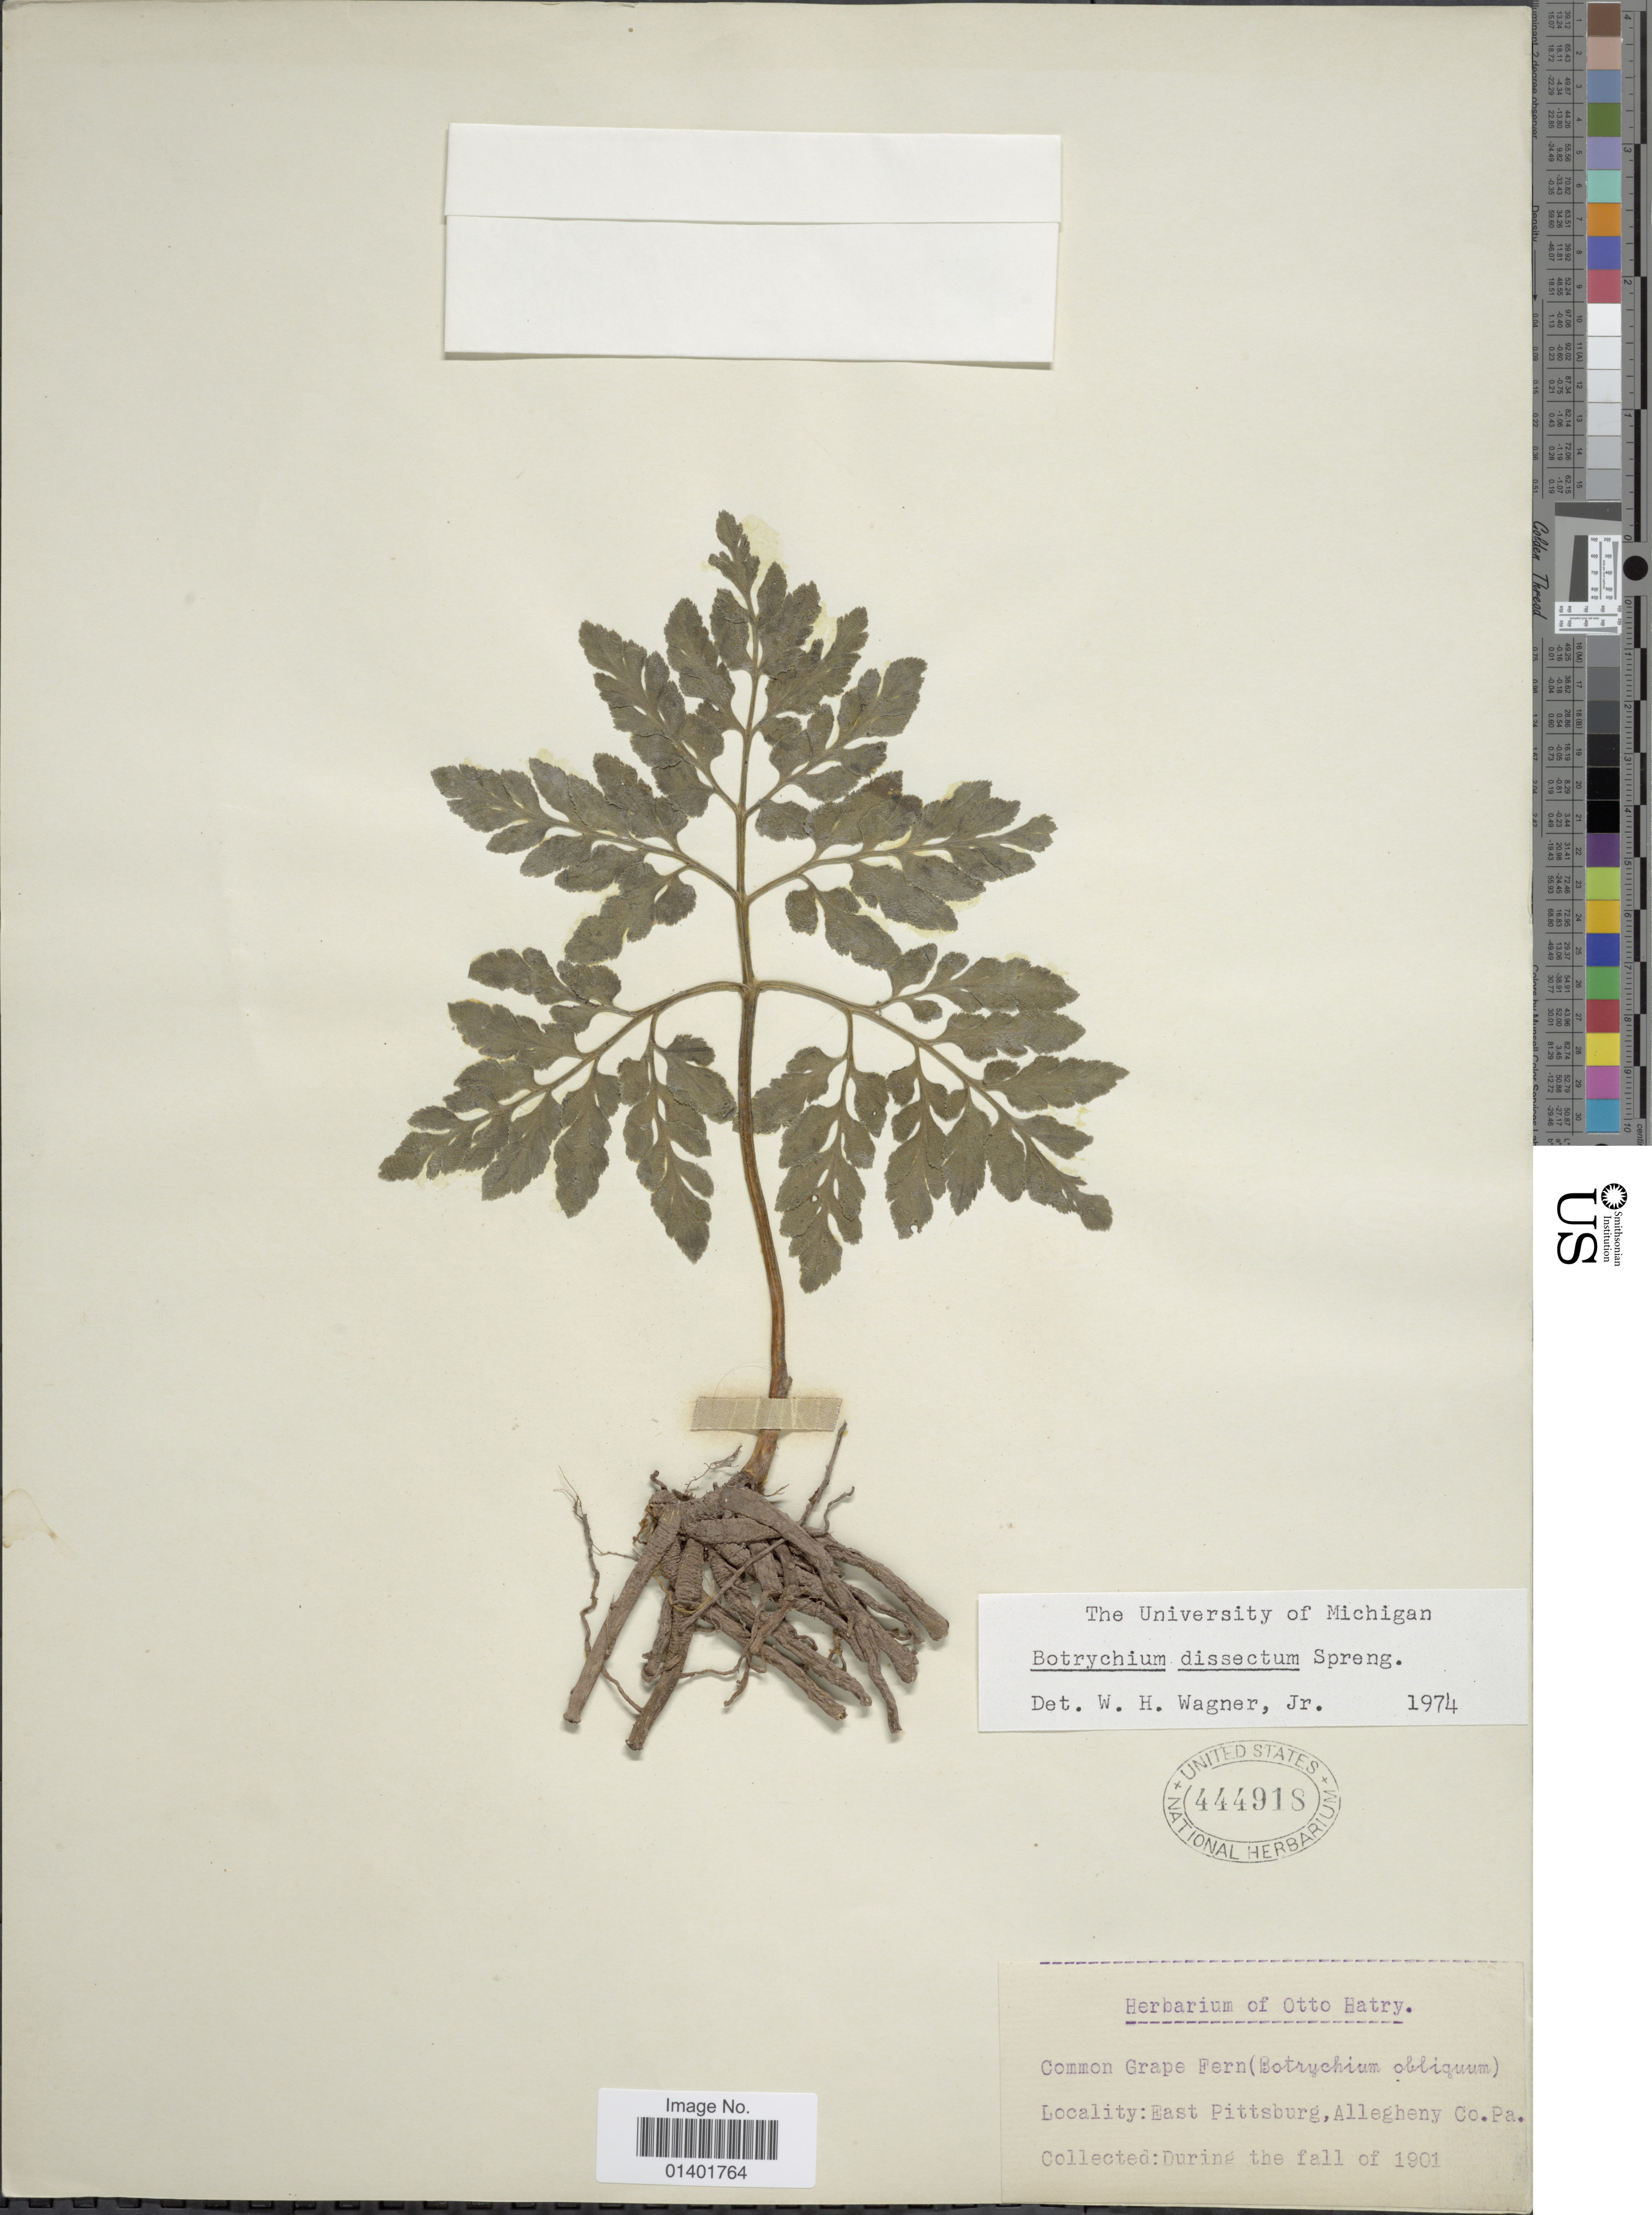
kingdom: Plantae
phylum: Tracheophyta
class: Polypodiopsida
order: Ophioglossales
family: Ophioglossaceae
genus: Botrychium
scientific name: Botrychium dissectum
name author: Spreng.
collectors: ex herb. Otto Hatry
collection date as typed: During the fall of 1901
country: United States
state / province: Pennsylvania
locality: East Pittsburg, Allegheny Co.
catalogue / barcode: US 444918